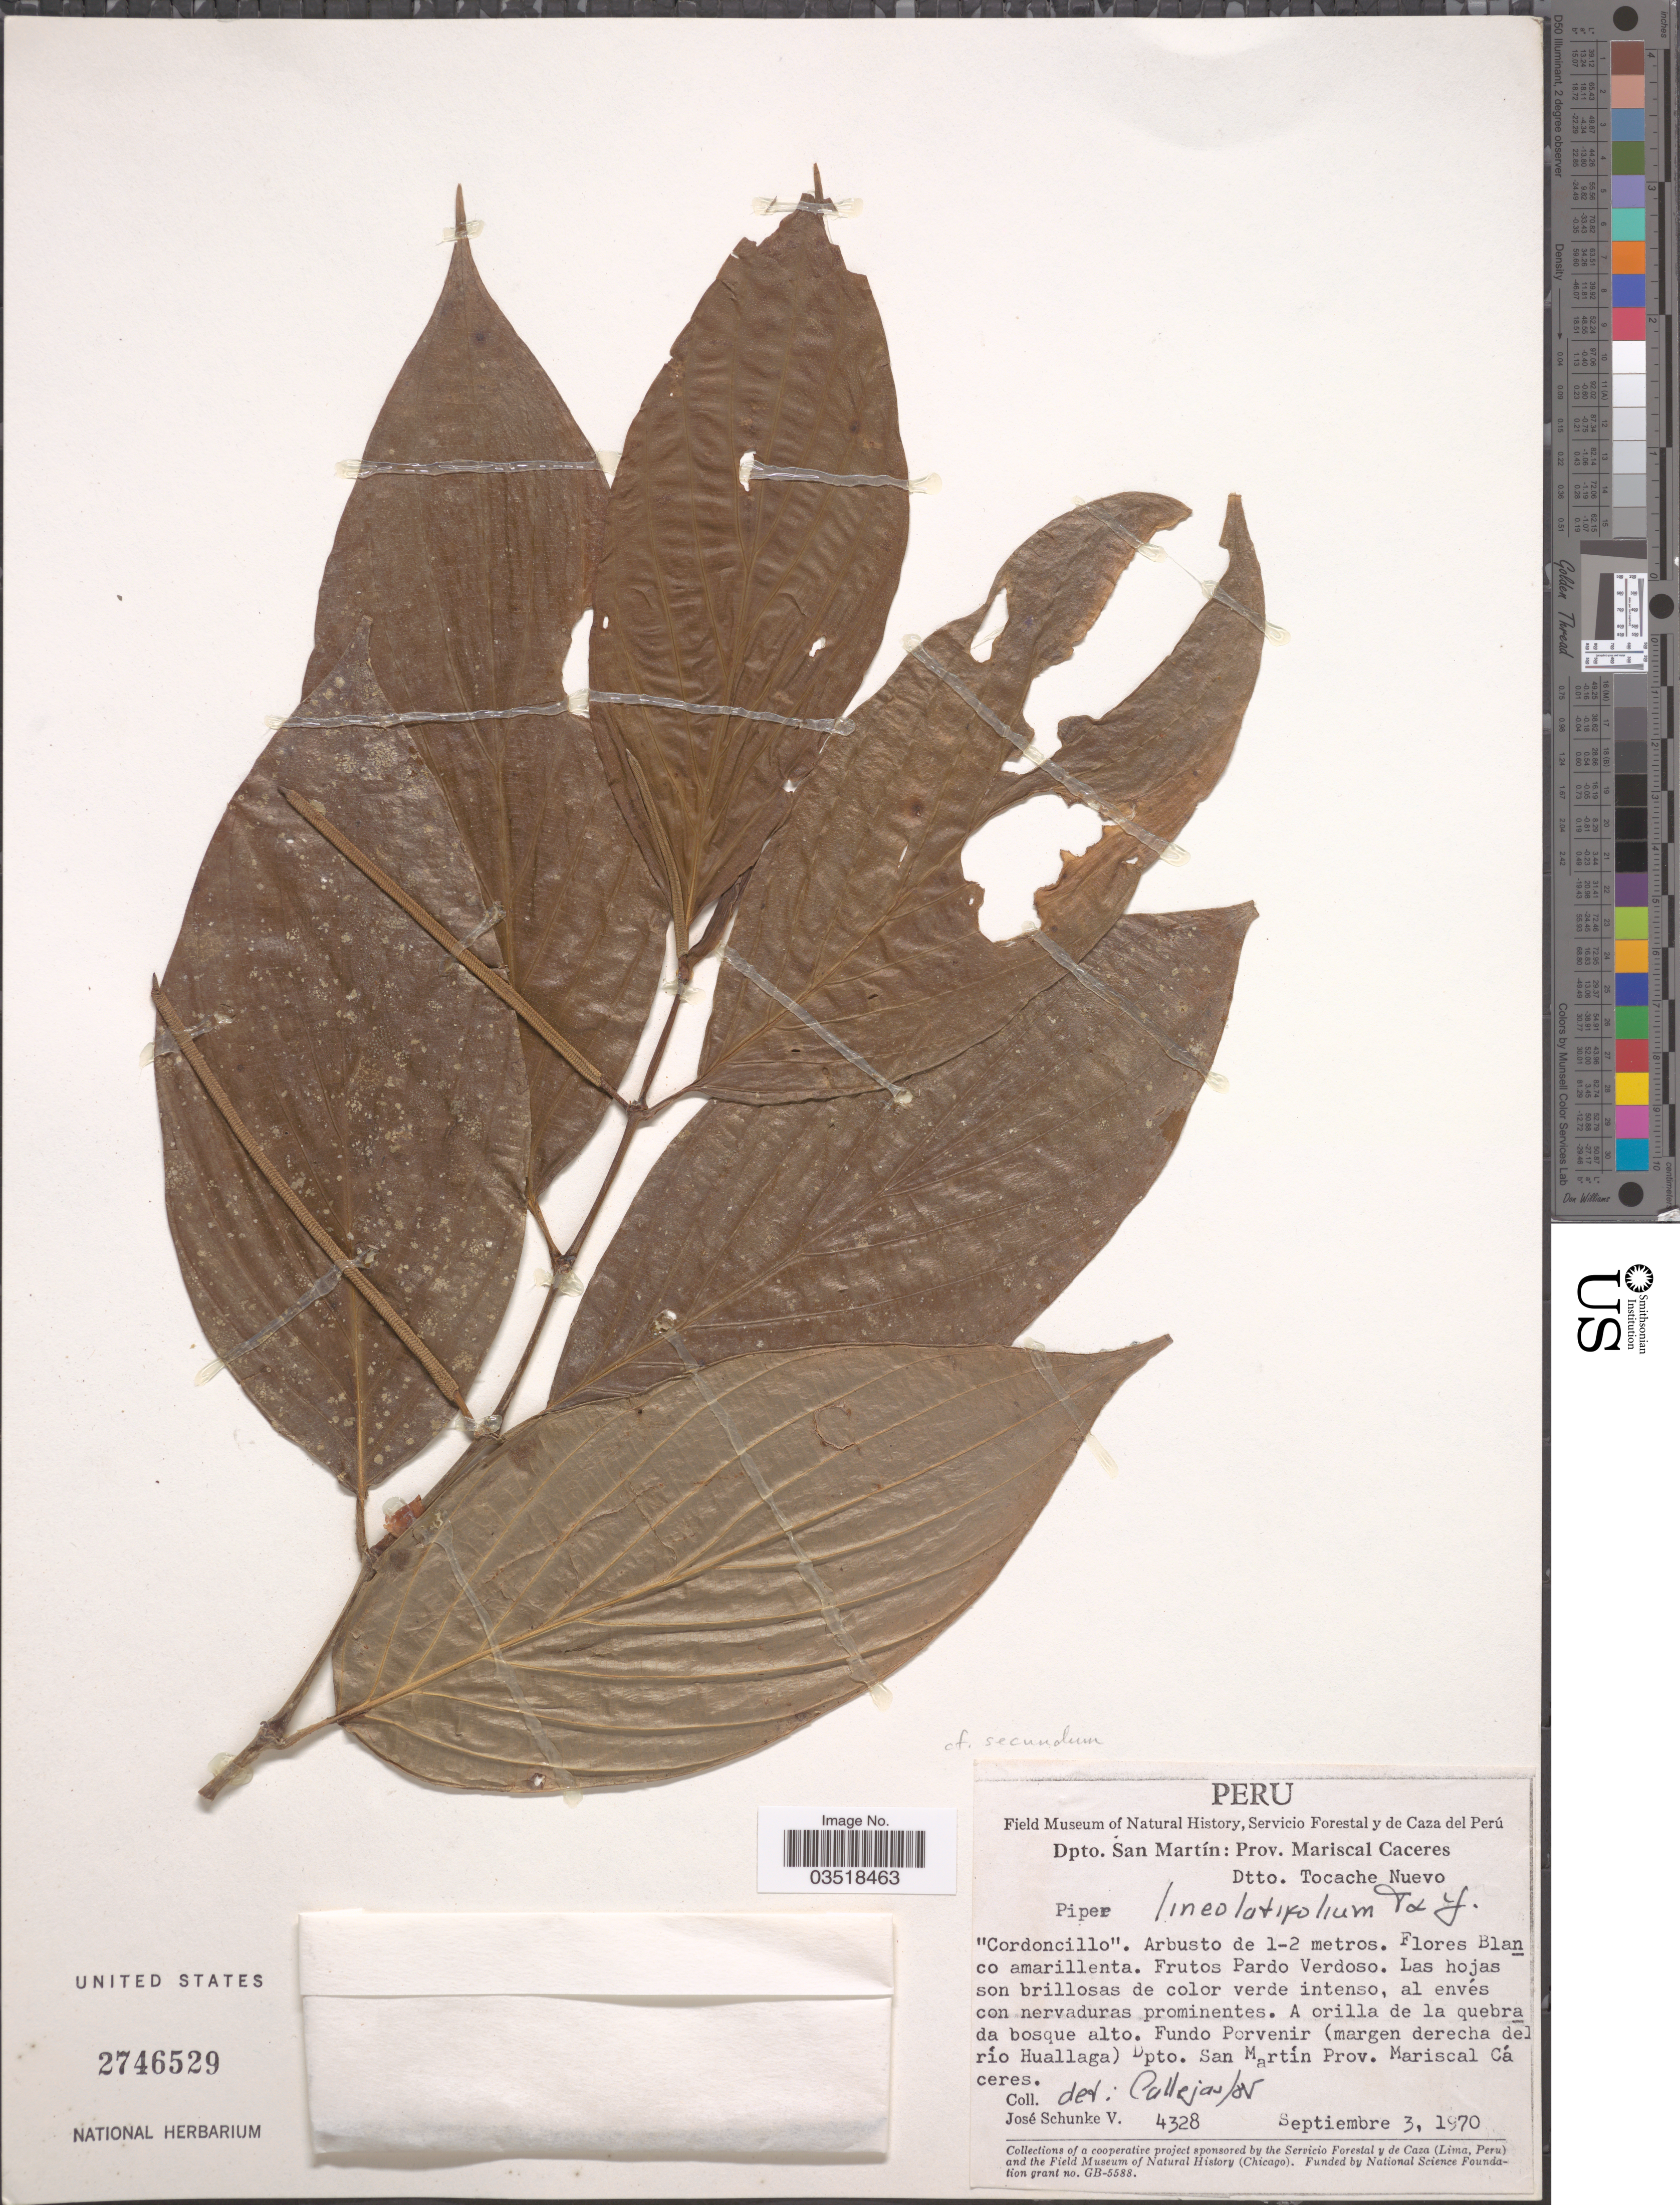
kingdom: Plantae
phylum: Tracheophyta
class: Magnoliopsida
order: Piperales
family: Piperaceae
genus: Piper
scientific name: Piper lineolatifolium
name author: Trel. & Yunck.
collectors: J. Schunke Vigo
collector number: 4328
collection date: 1970-09-03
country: Peru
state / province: San Martín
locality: Dpto. San Martín, Prov. Mariscal Cáceres. Dtto. Tocache Nuevo. Fundo Porvenir (margen derecha del río Huallaga) Dpto. San Martín Prov. Mariscal Cáceres.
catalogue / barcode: US 2746529